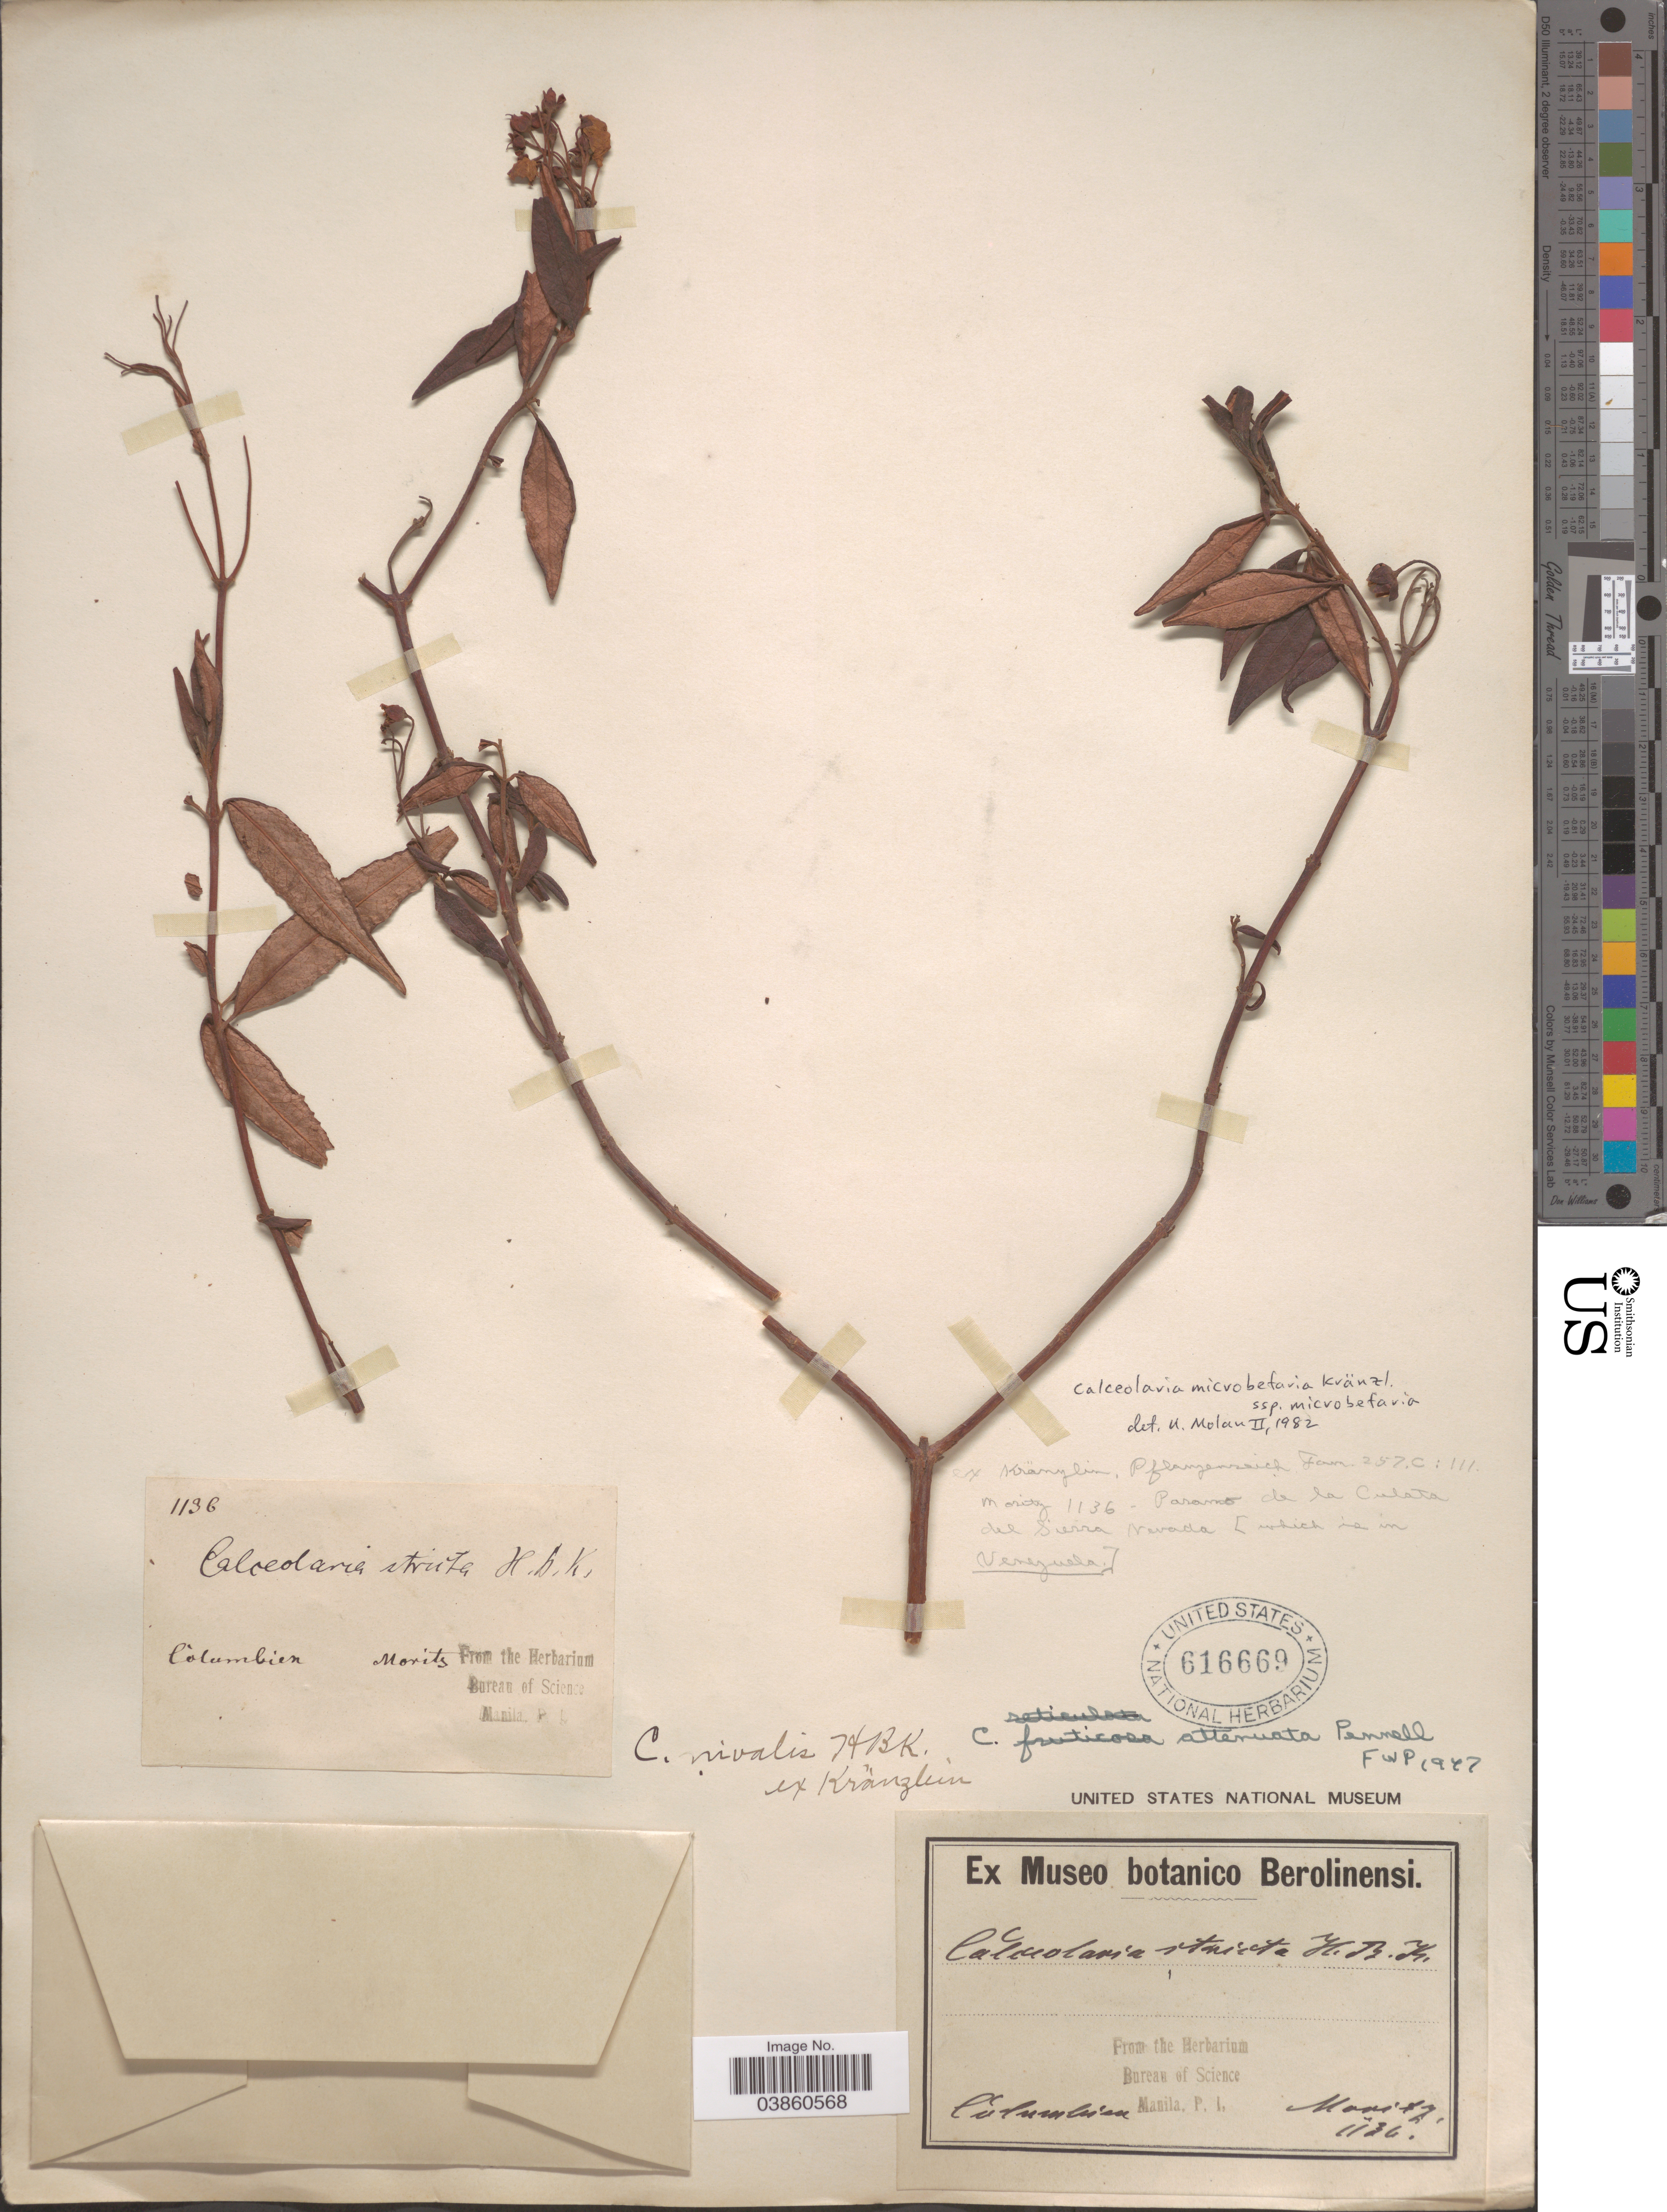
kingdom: Plantae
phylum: Tracheophyta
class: Magnoliopsida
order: Lamiales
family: Calceolariaceae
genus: Calceolaria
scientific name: Calceolaria microbefaria subsp. microbefaria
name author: Kränzl.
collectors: Moritz, --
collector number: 1136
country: Colombia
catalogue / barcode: US 616669